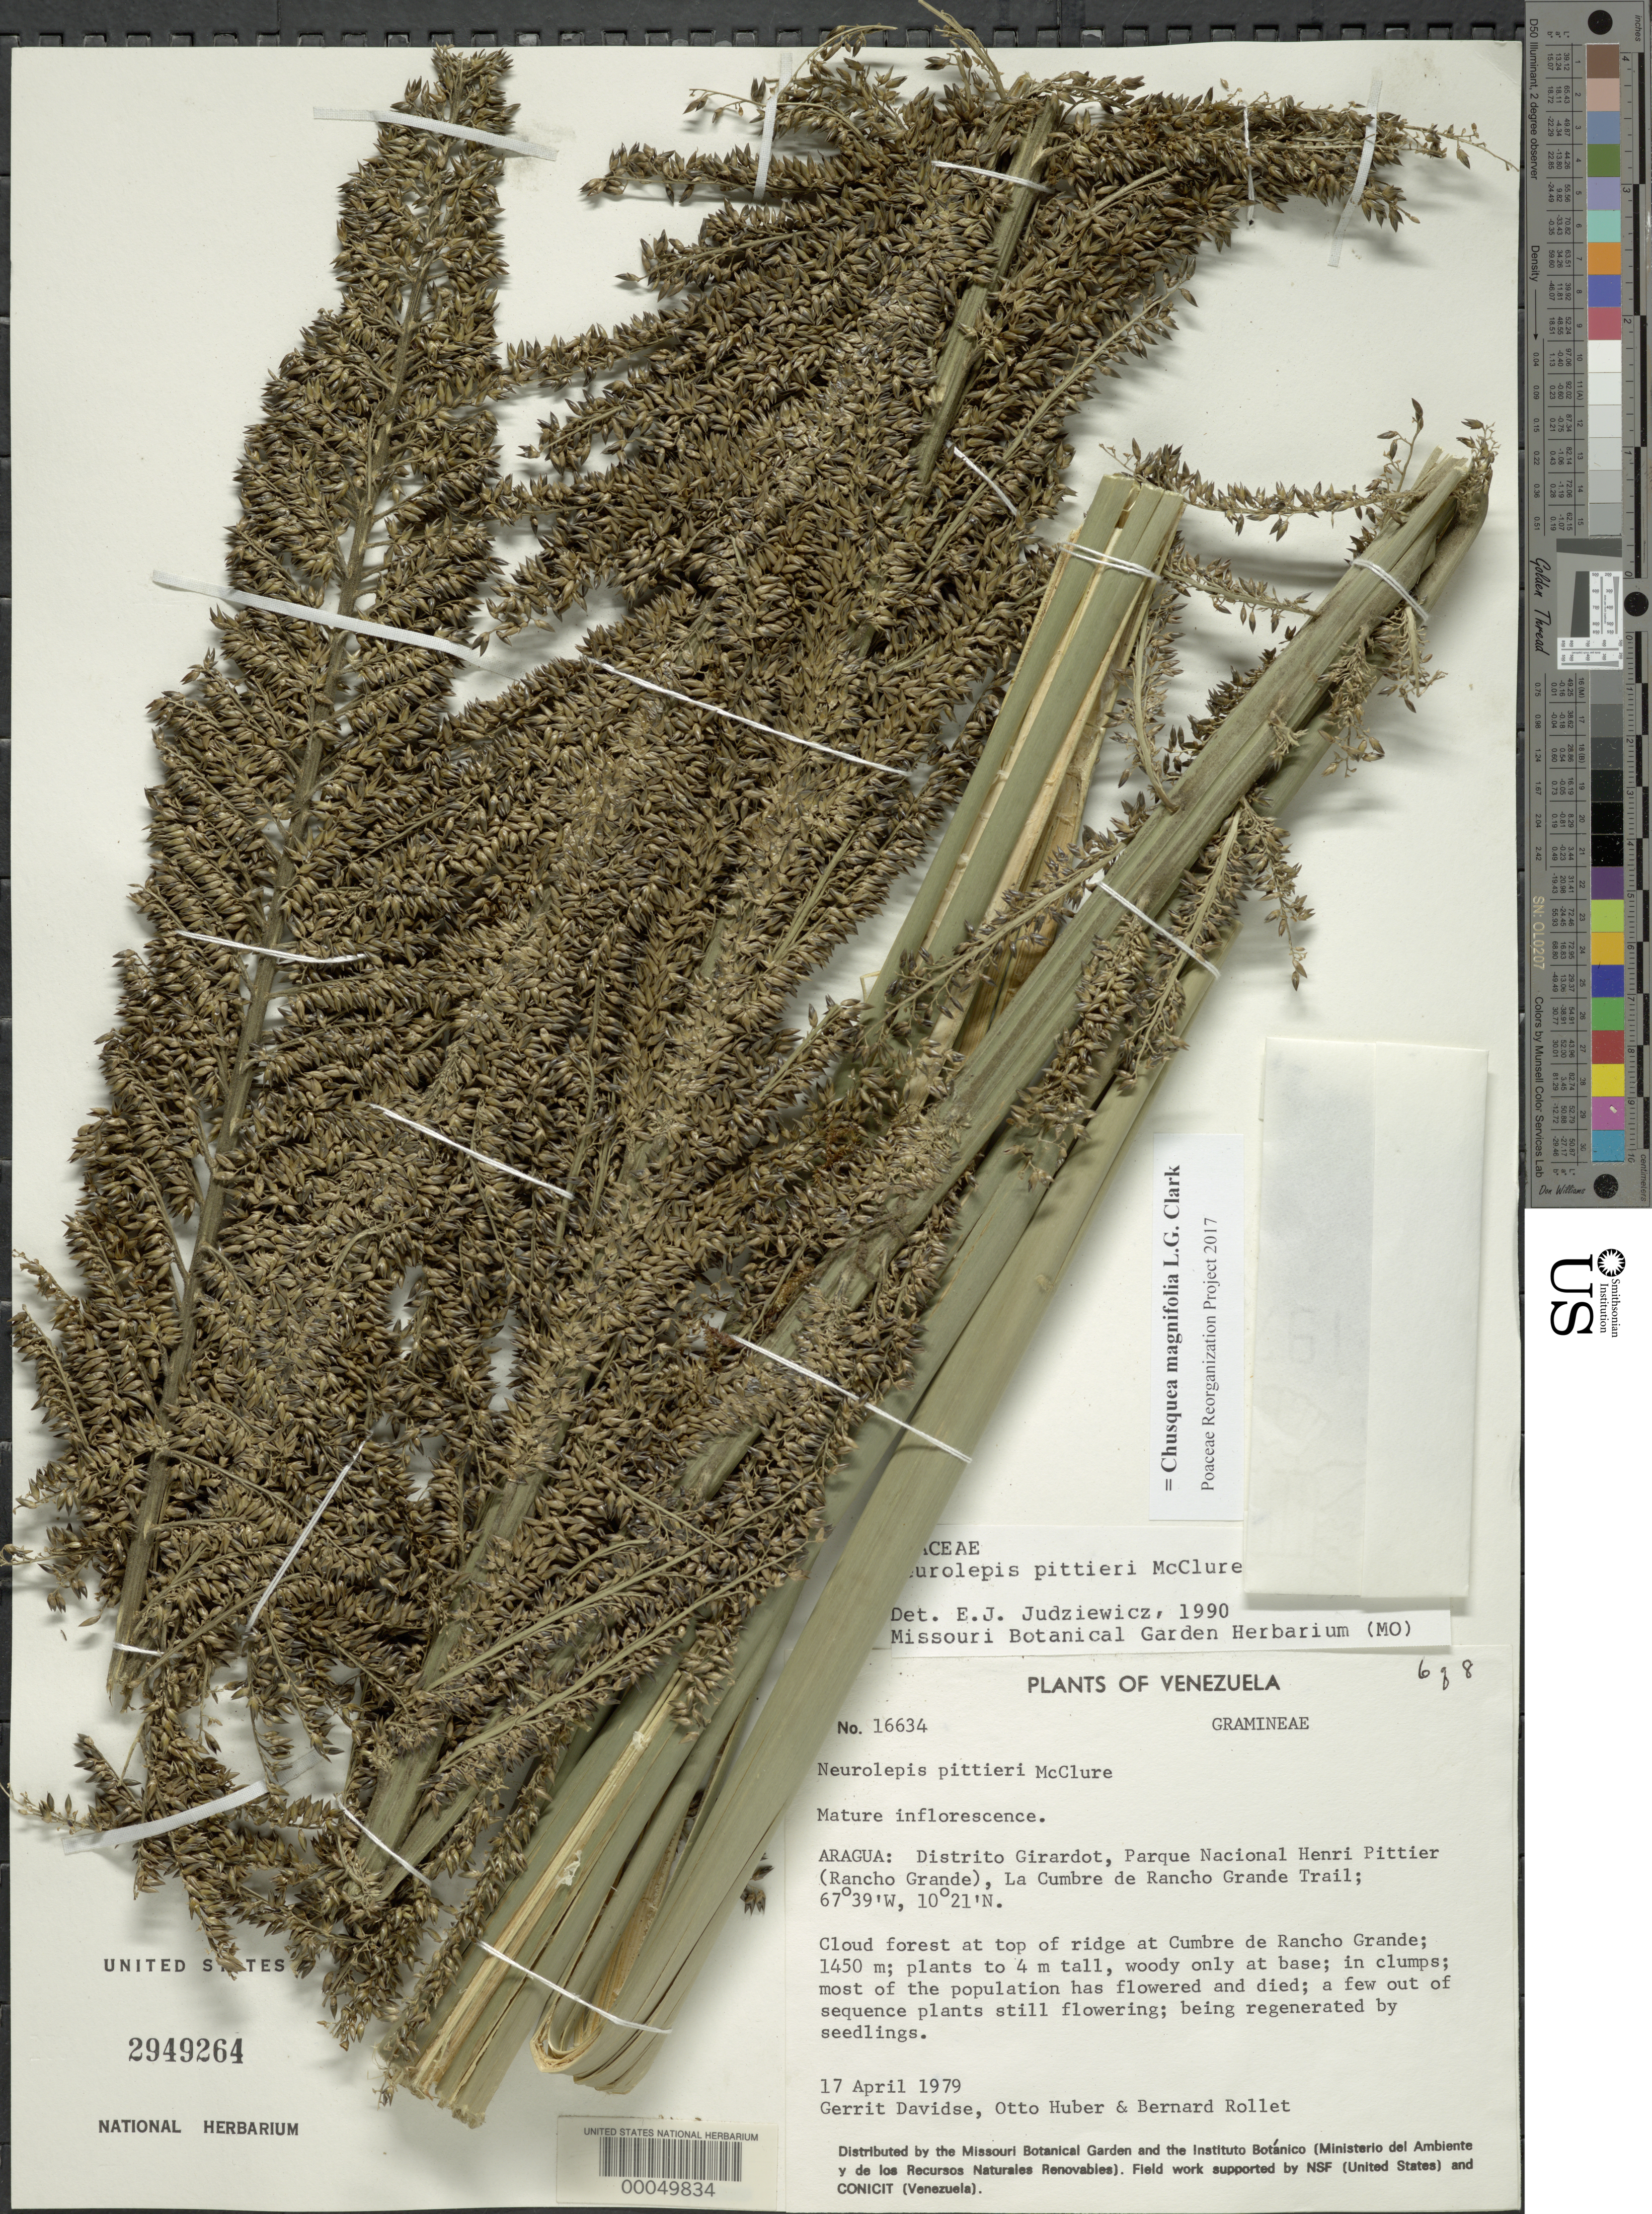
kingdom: Plantae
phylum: Tracheophyta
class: Liliopsida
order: Poales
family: Poaceae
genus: Chusquea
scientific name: Chusquea magnifolia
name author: L.G. Clark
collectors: G. Davidse, O. Huber & B. Rollet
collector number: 16634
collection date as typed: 17 Apr 1979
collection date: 1979-04-17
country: Venezuela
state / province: Aragua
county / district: Girardot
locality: Parque nacional henri pittier (rancho grande), la cumbre de rancho grande trail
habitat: Cloud forest at top of ridge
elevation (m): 1450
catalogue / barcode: US 2949264